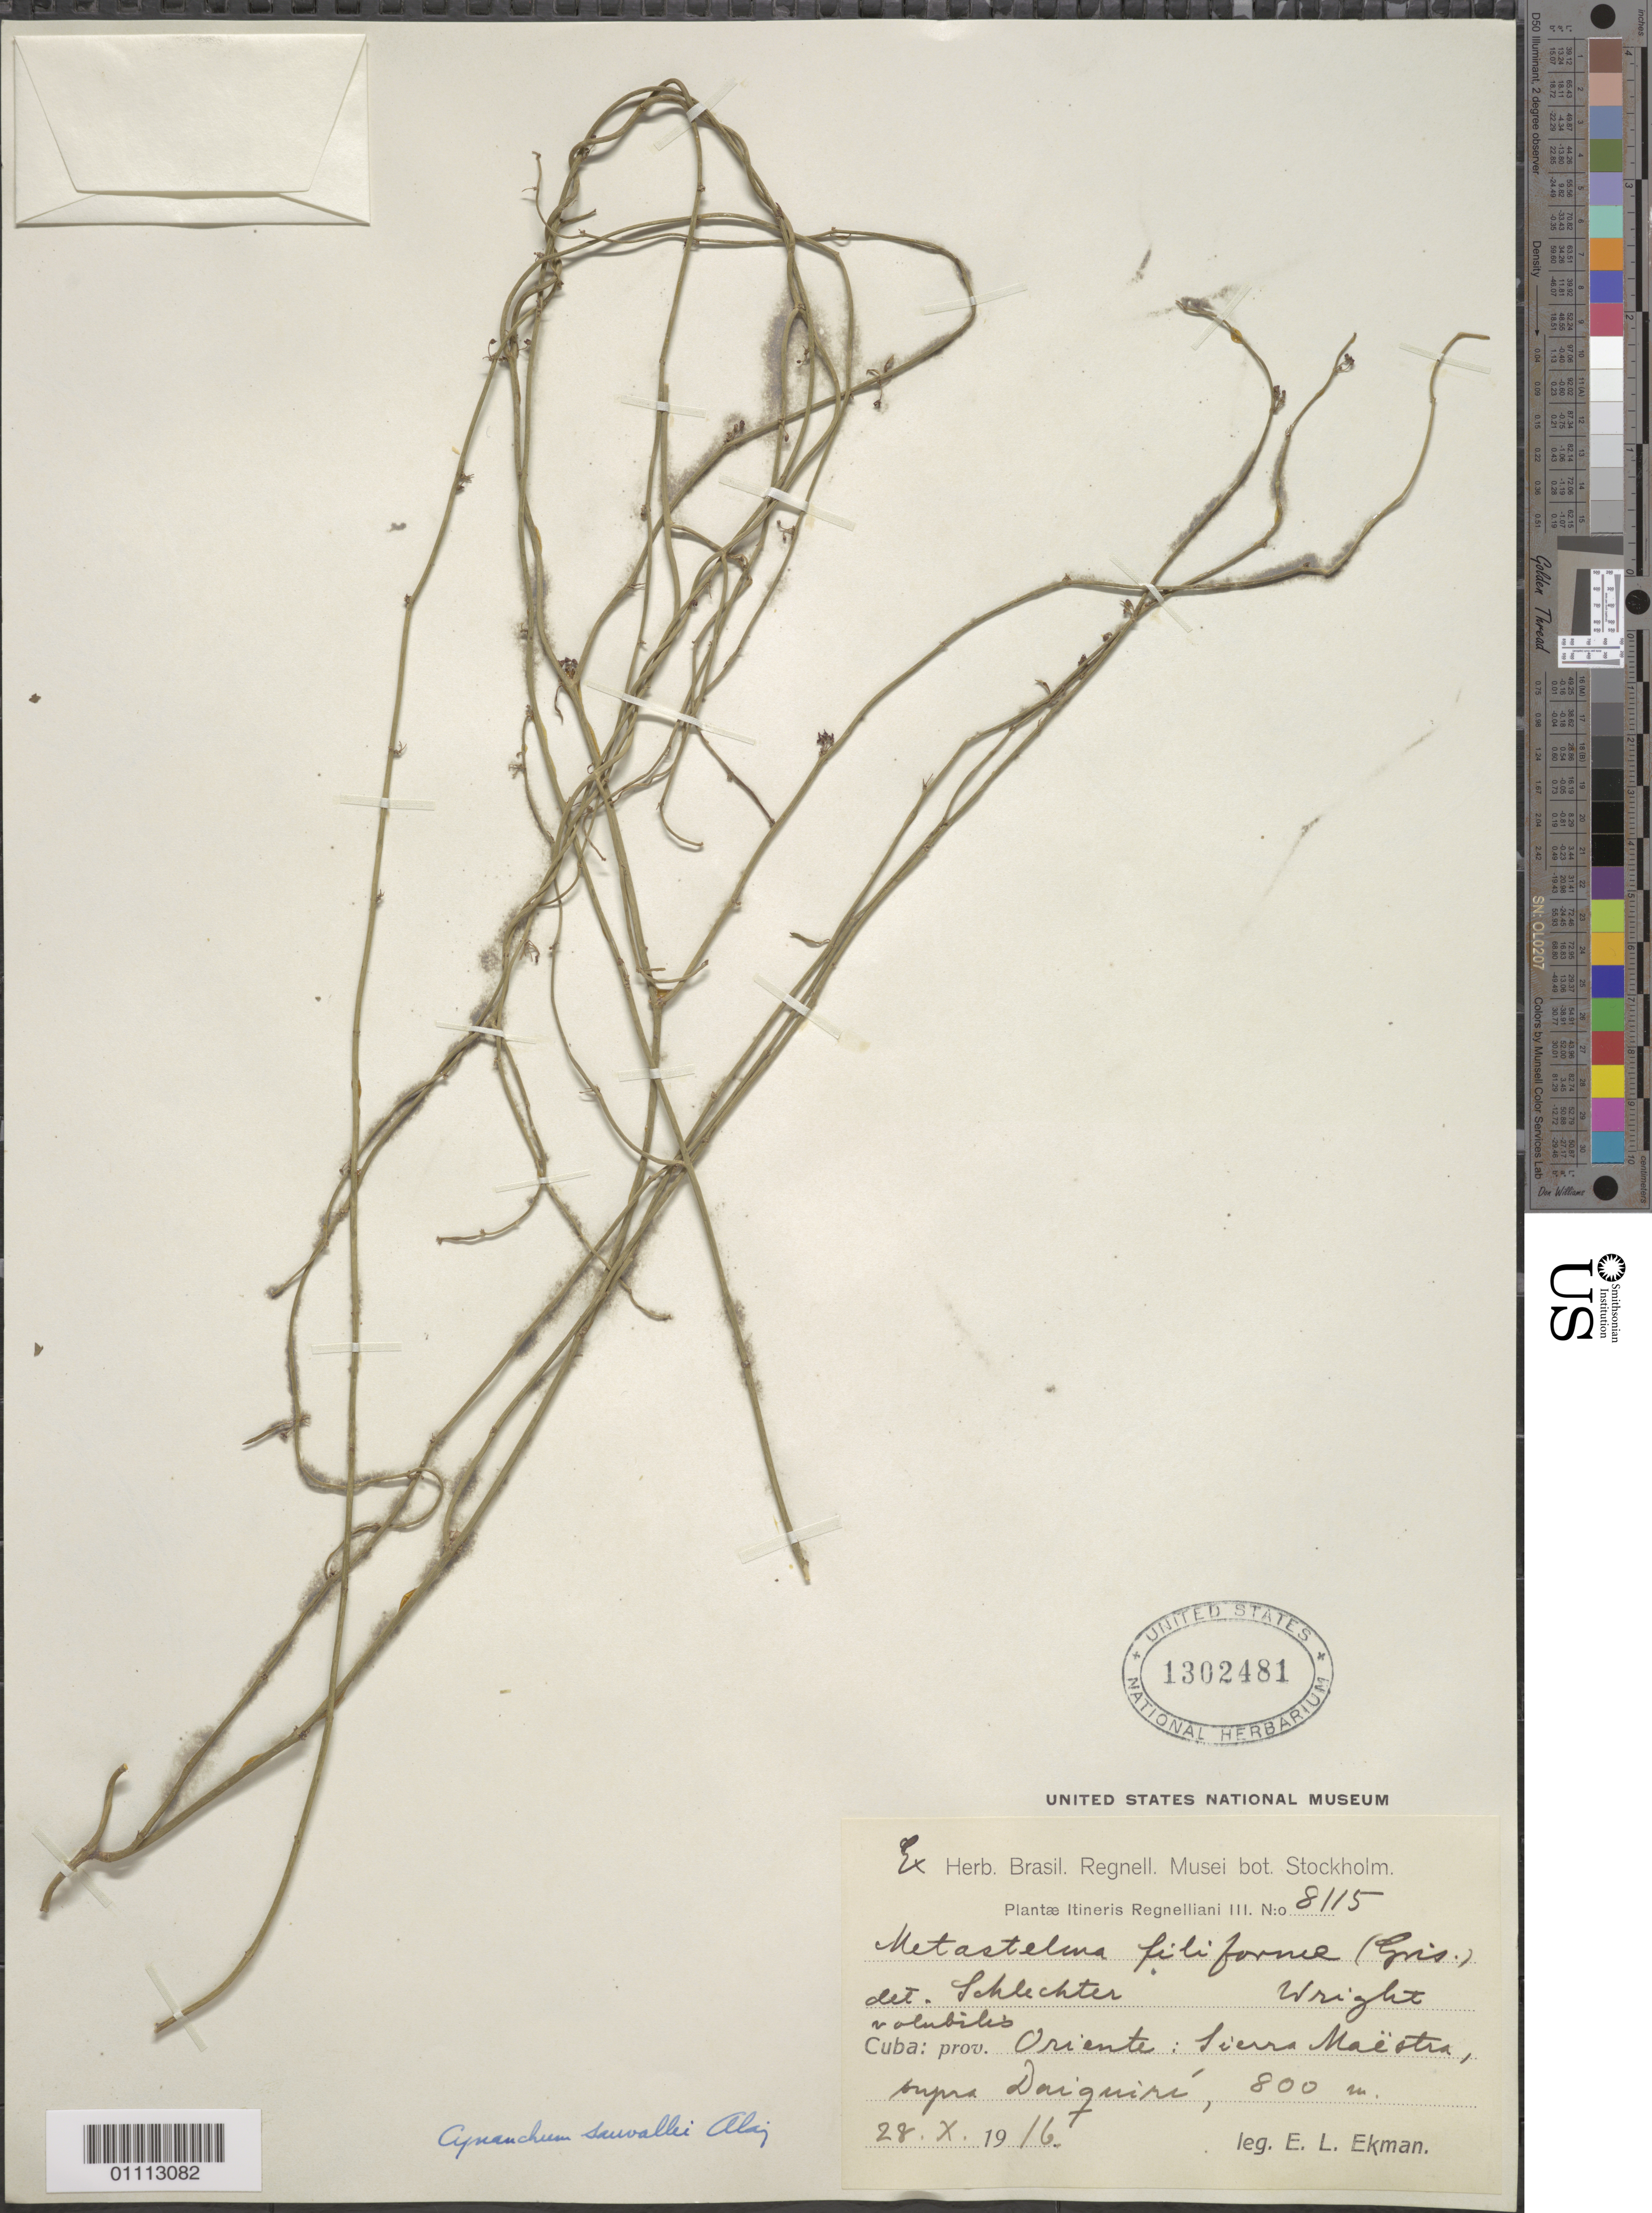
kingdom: Plantae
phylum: Tracheophyta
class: Magnoliopsida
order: Gentianales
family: Apocynaceae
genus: Cynanchum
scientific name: Cynanchum salinarum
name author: (Griseb.) Alain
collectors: E. L. Ekman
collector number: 8115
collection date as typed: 28 Oct 1916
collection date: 1916-10-28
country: Cuba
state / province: Santiago de Cuba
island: Cuba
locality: Sierra Maestra, supra Daiquiri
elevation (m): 800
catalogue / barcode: US 1302481